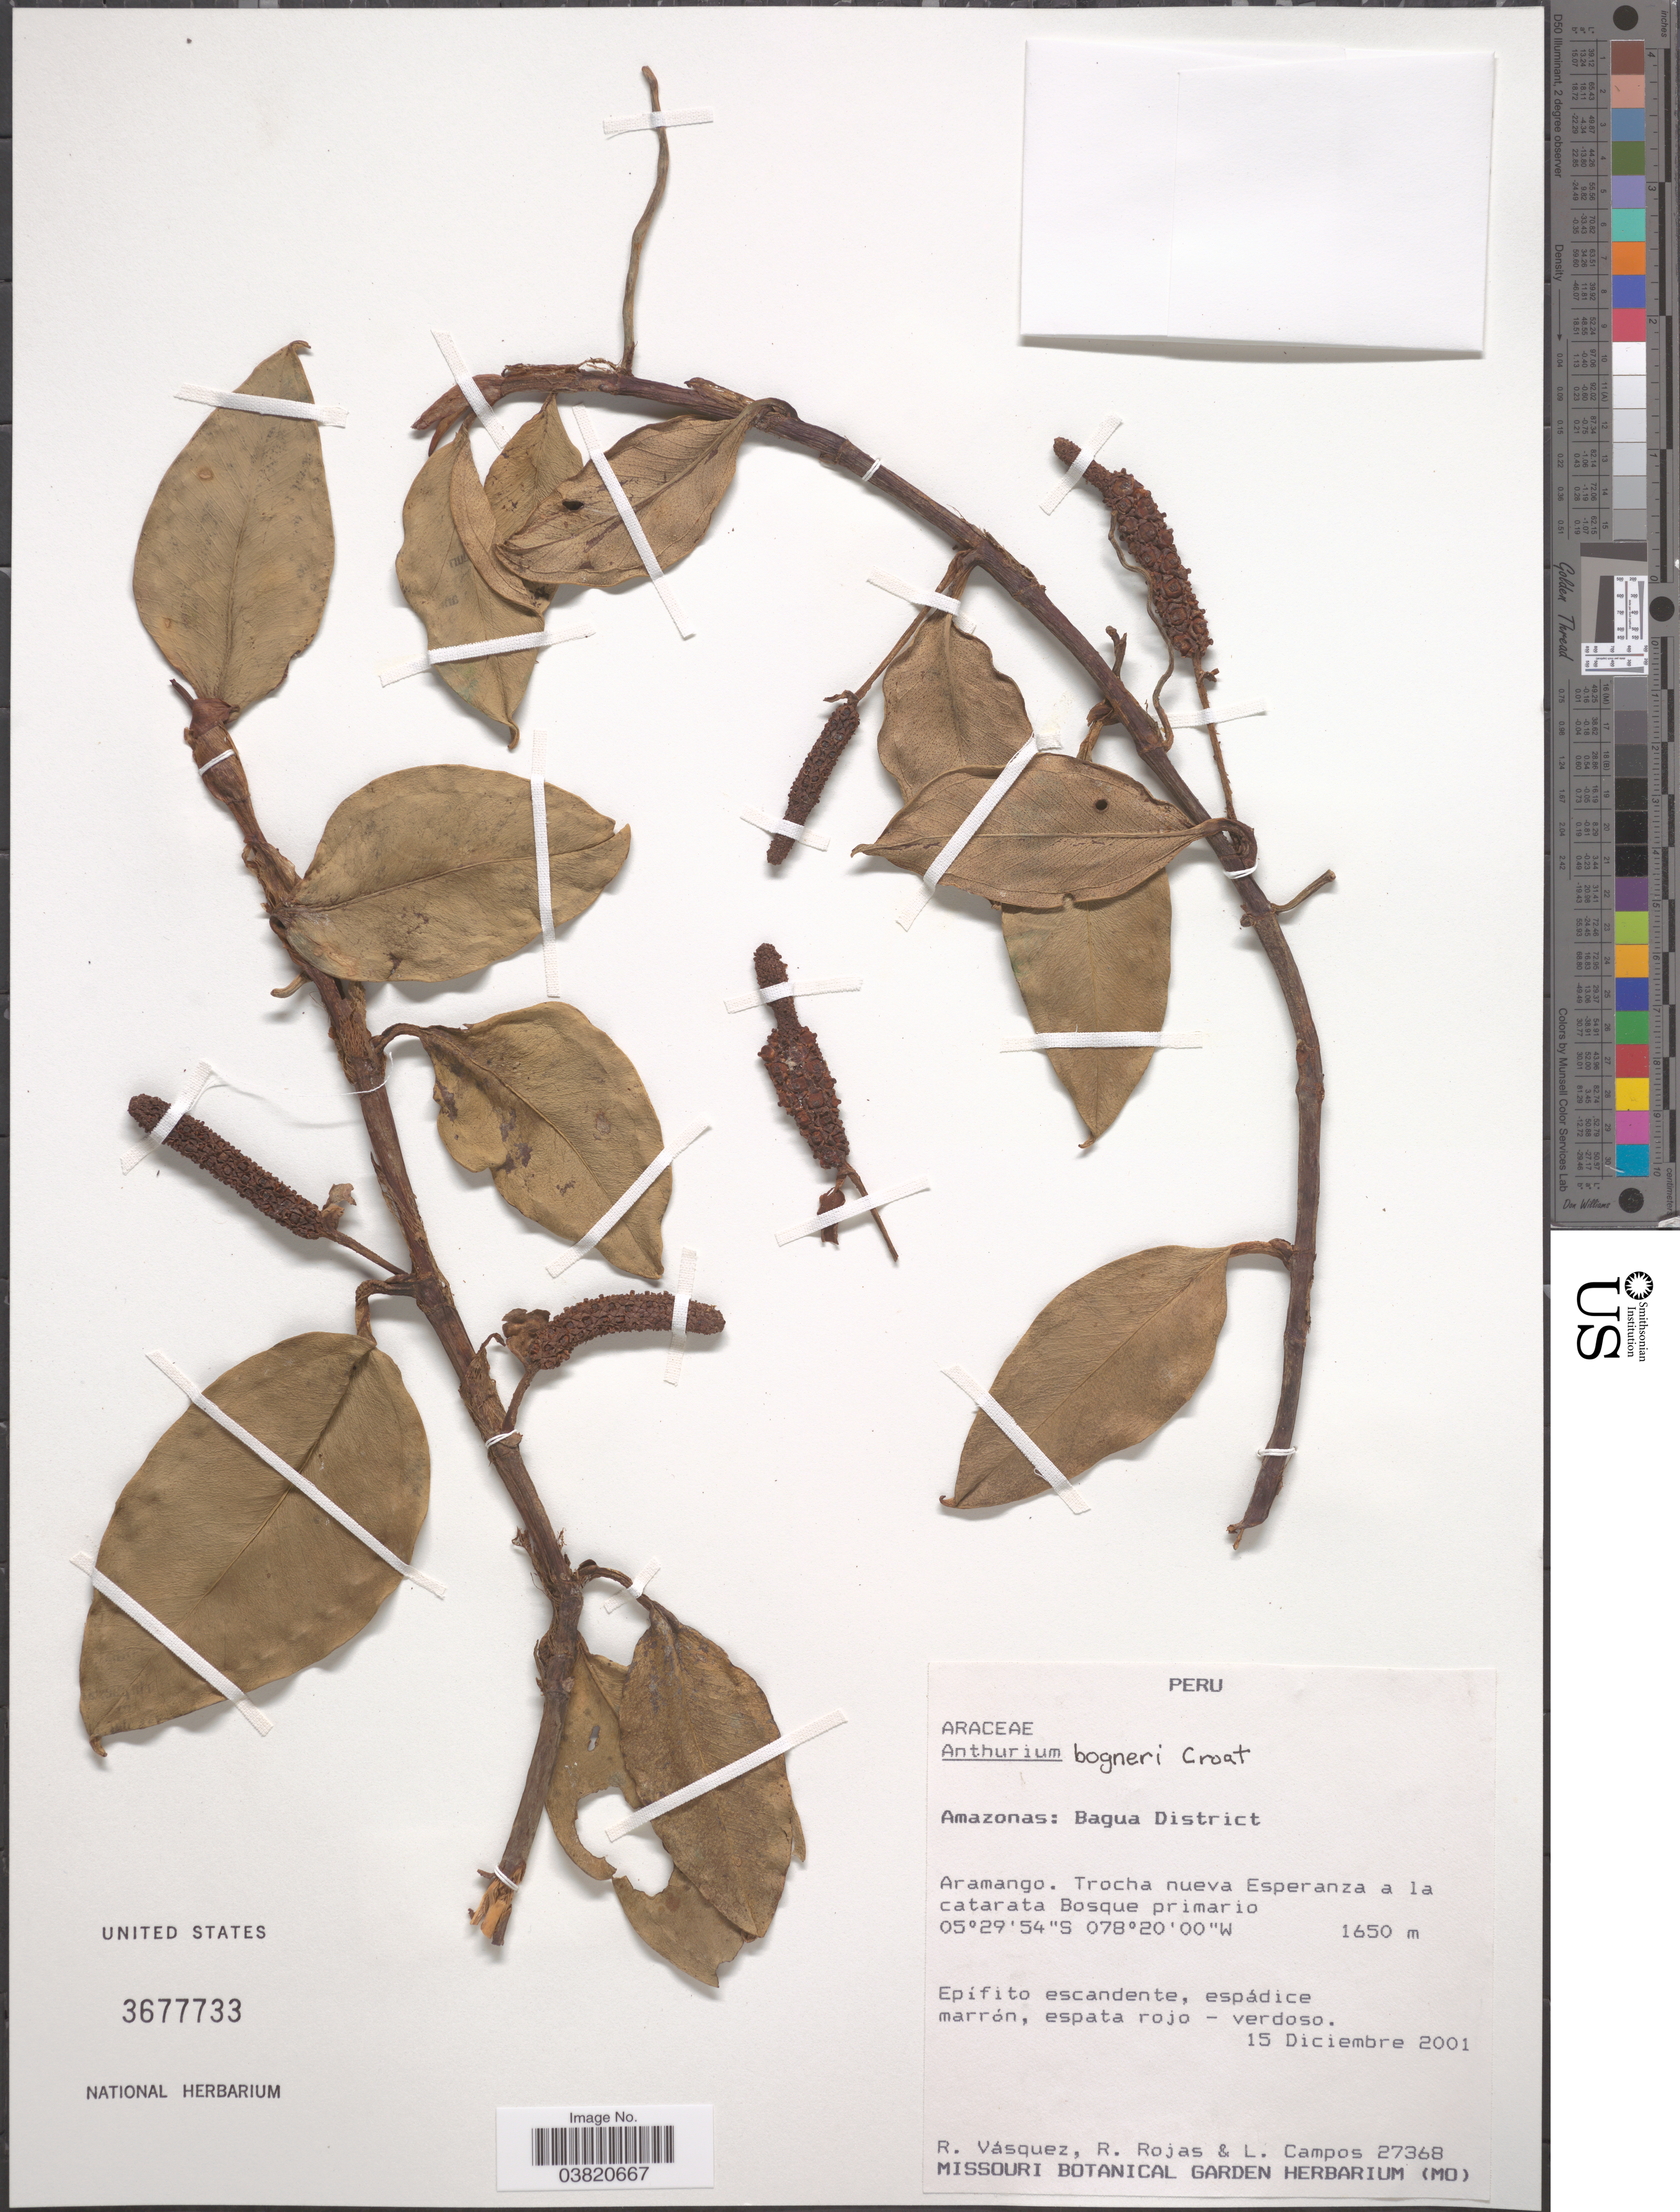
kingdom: Plantae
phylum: Tracheophyta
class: Liliopsida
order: Alismatales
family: Araceae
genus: Anthurium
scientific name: Anthurium bogneri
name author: Croat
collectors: R. Vásquez, R. Rojas & L. Campos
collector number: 27368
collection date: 2001-12-15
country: Peru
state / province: Amazonas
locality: Bagua District. Aramango. Trocha nueva Esperanza a la catarata Bosque primario.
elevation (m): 1650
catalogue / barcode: US 3677733